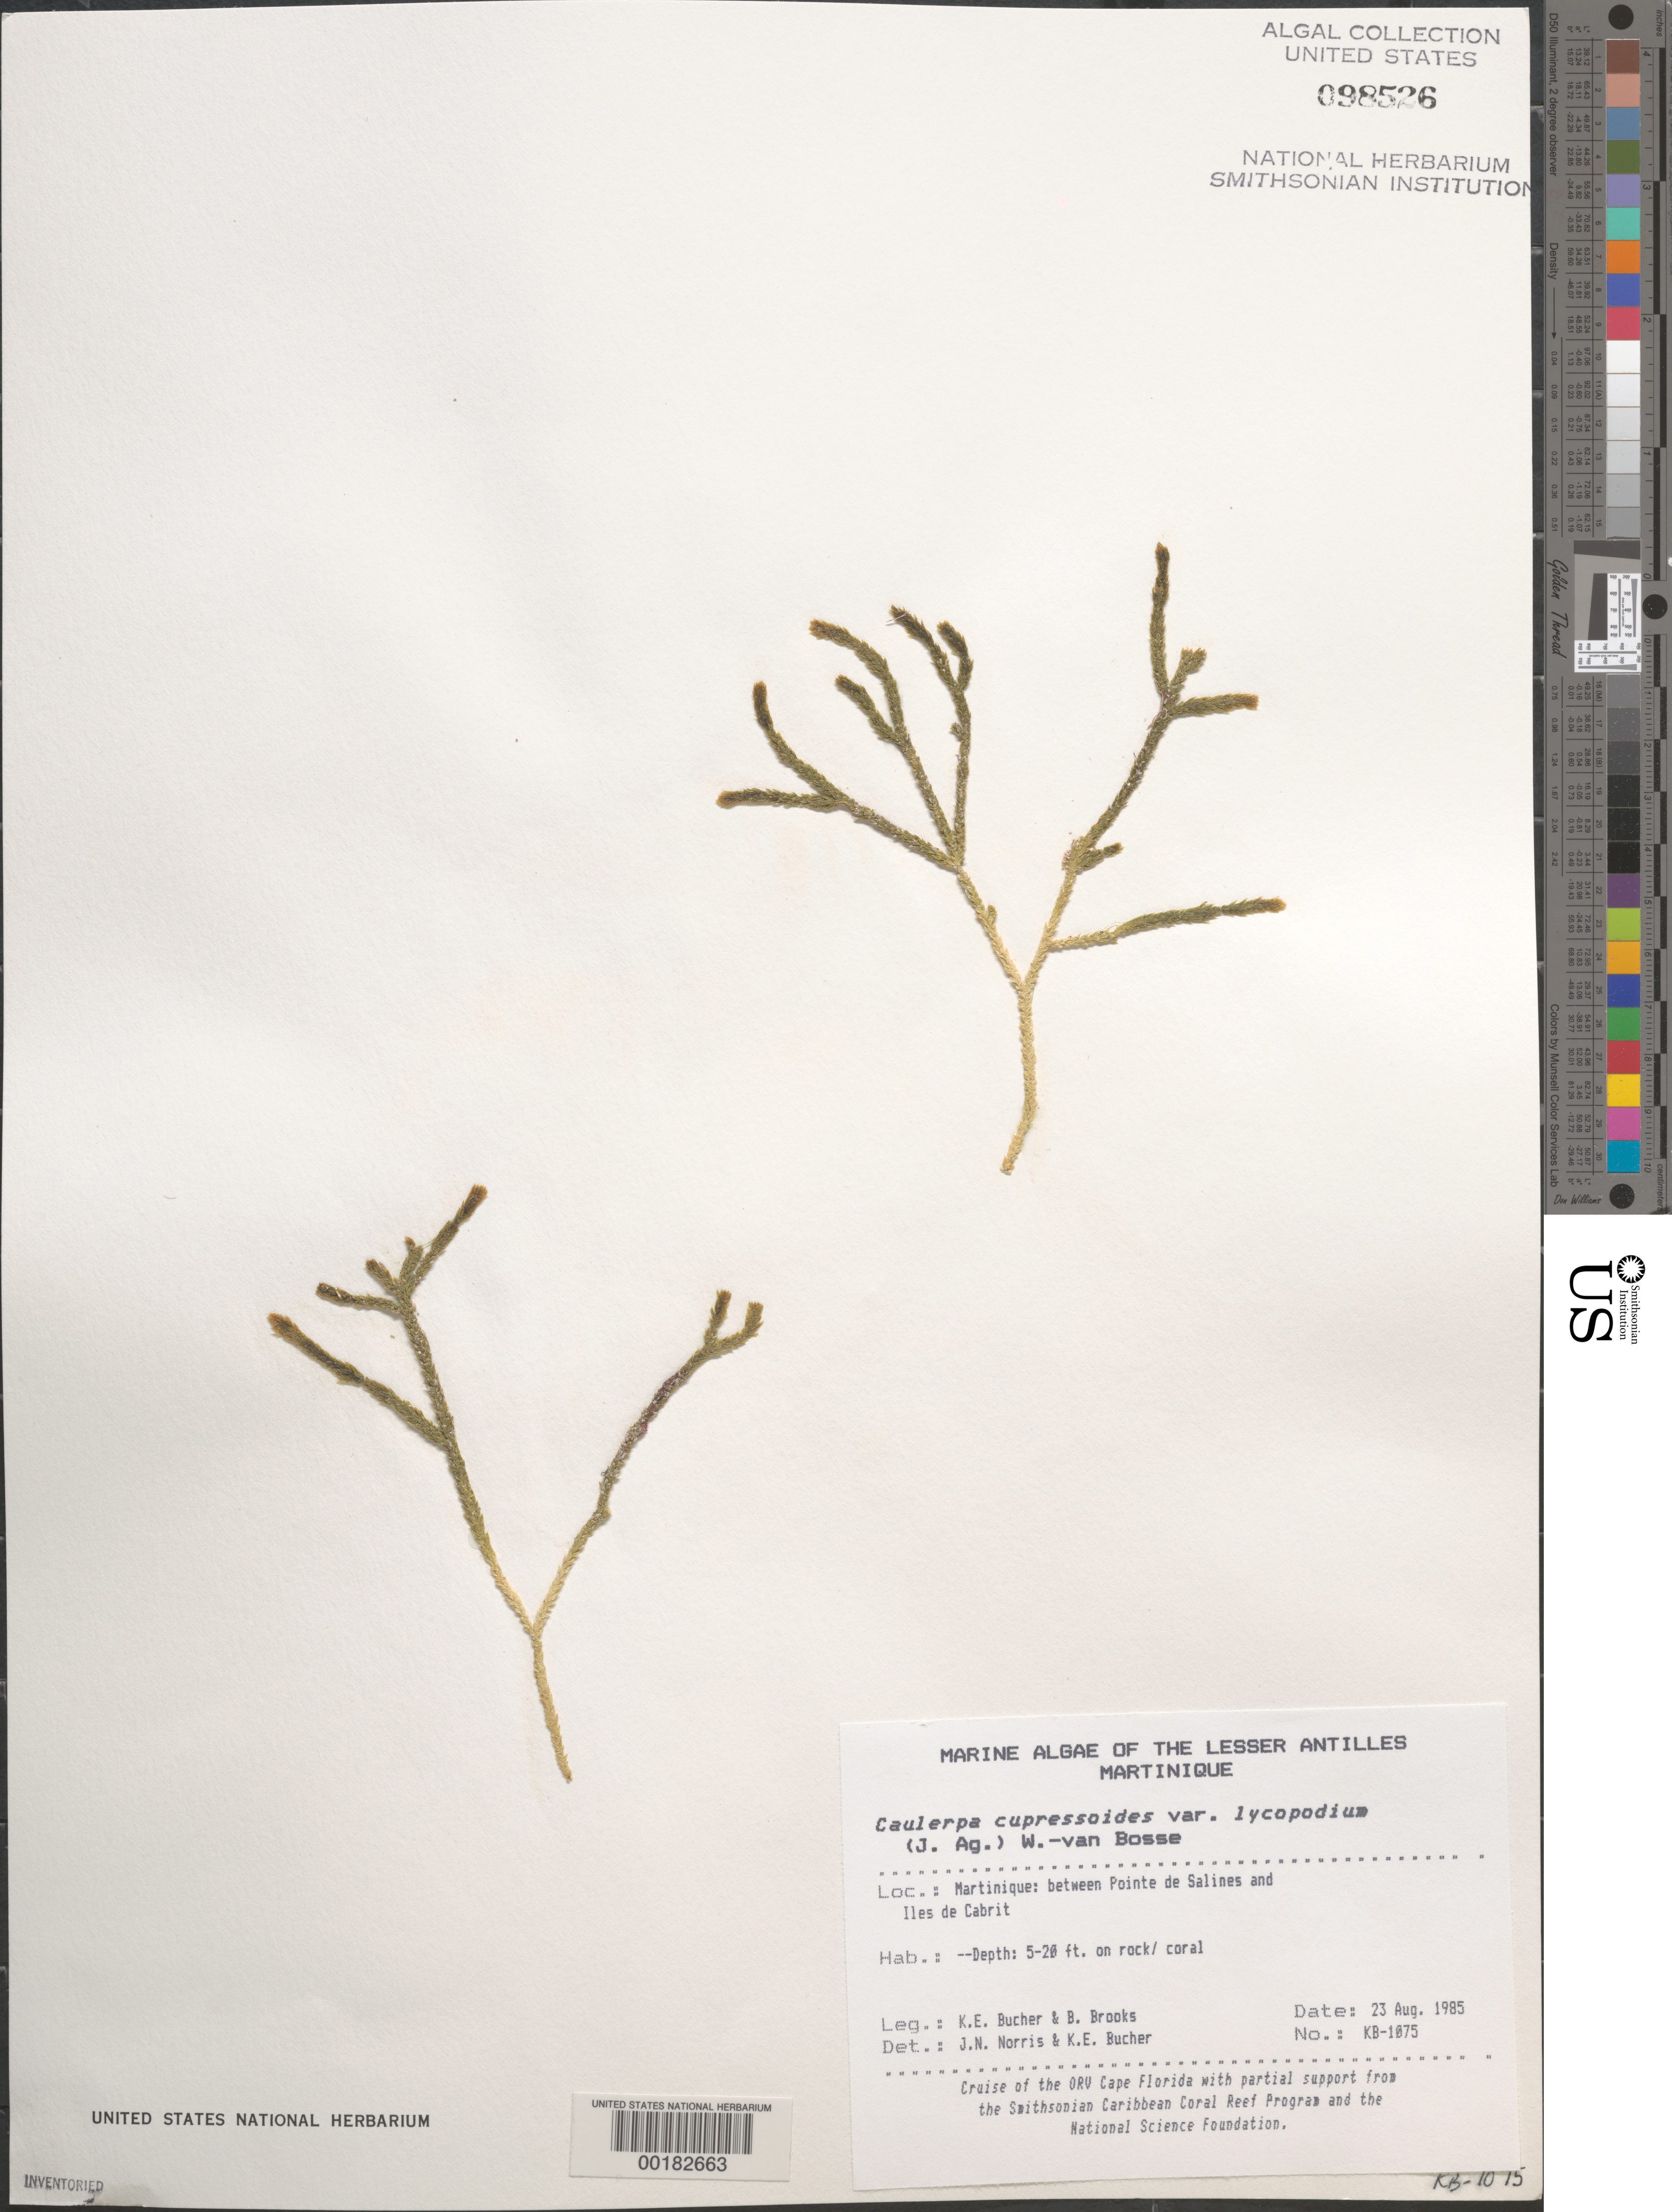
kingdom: Plantae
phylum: Chlorophyta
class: Ulvophyceae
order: Bryopsidales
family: Caulerpaceae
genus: Caulerpa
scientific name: Caulerpa cupressoides var. lycopodium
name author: Weber Bosse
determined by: Norris, J. N.; Bucher, K. E.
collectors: K. E. Bucher & B. Brooks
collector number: Kb-1075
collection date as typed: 23 Aug 1985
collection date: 1985-08-23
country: Martinique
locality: Between Pointe de Salines and Iles de Cabrit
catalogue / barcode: US 98526